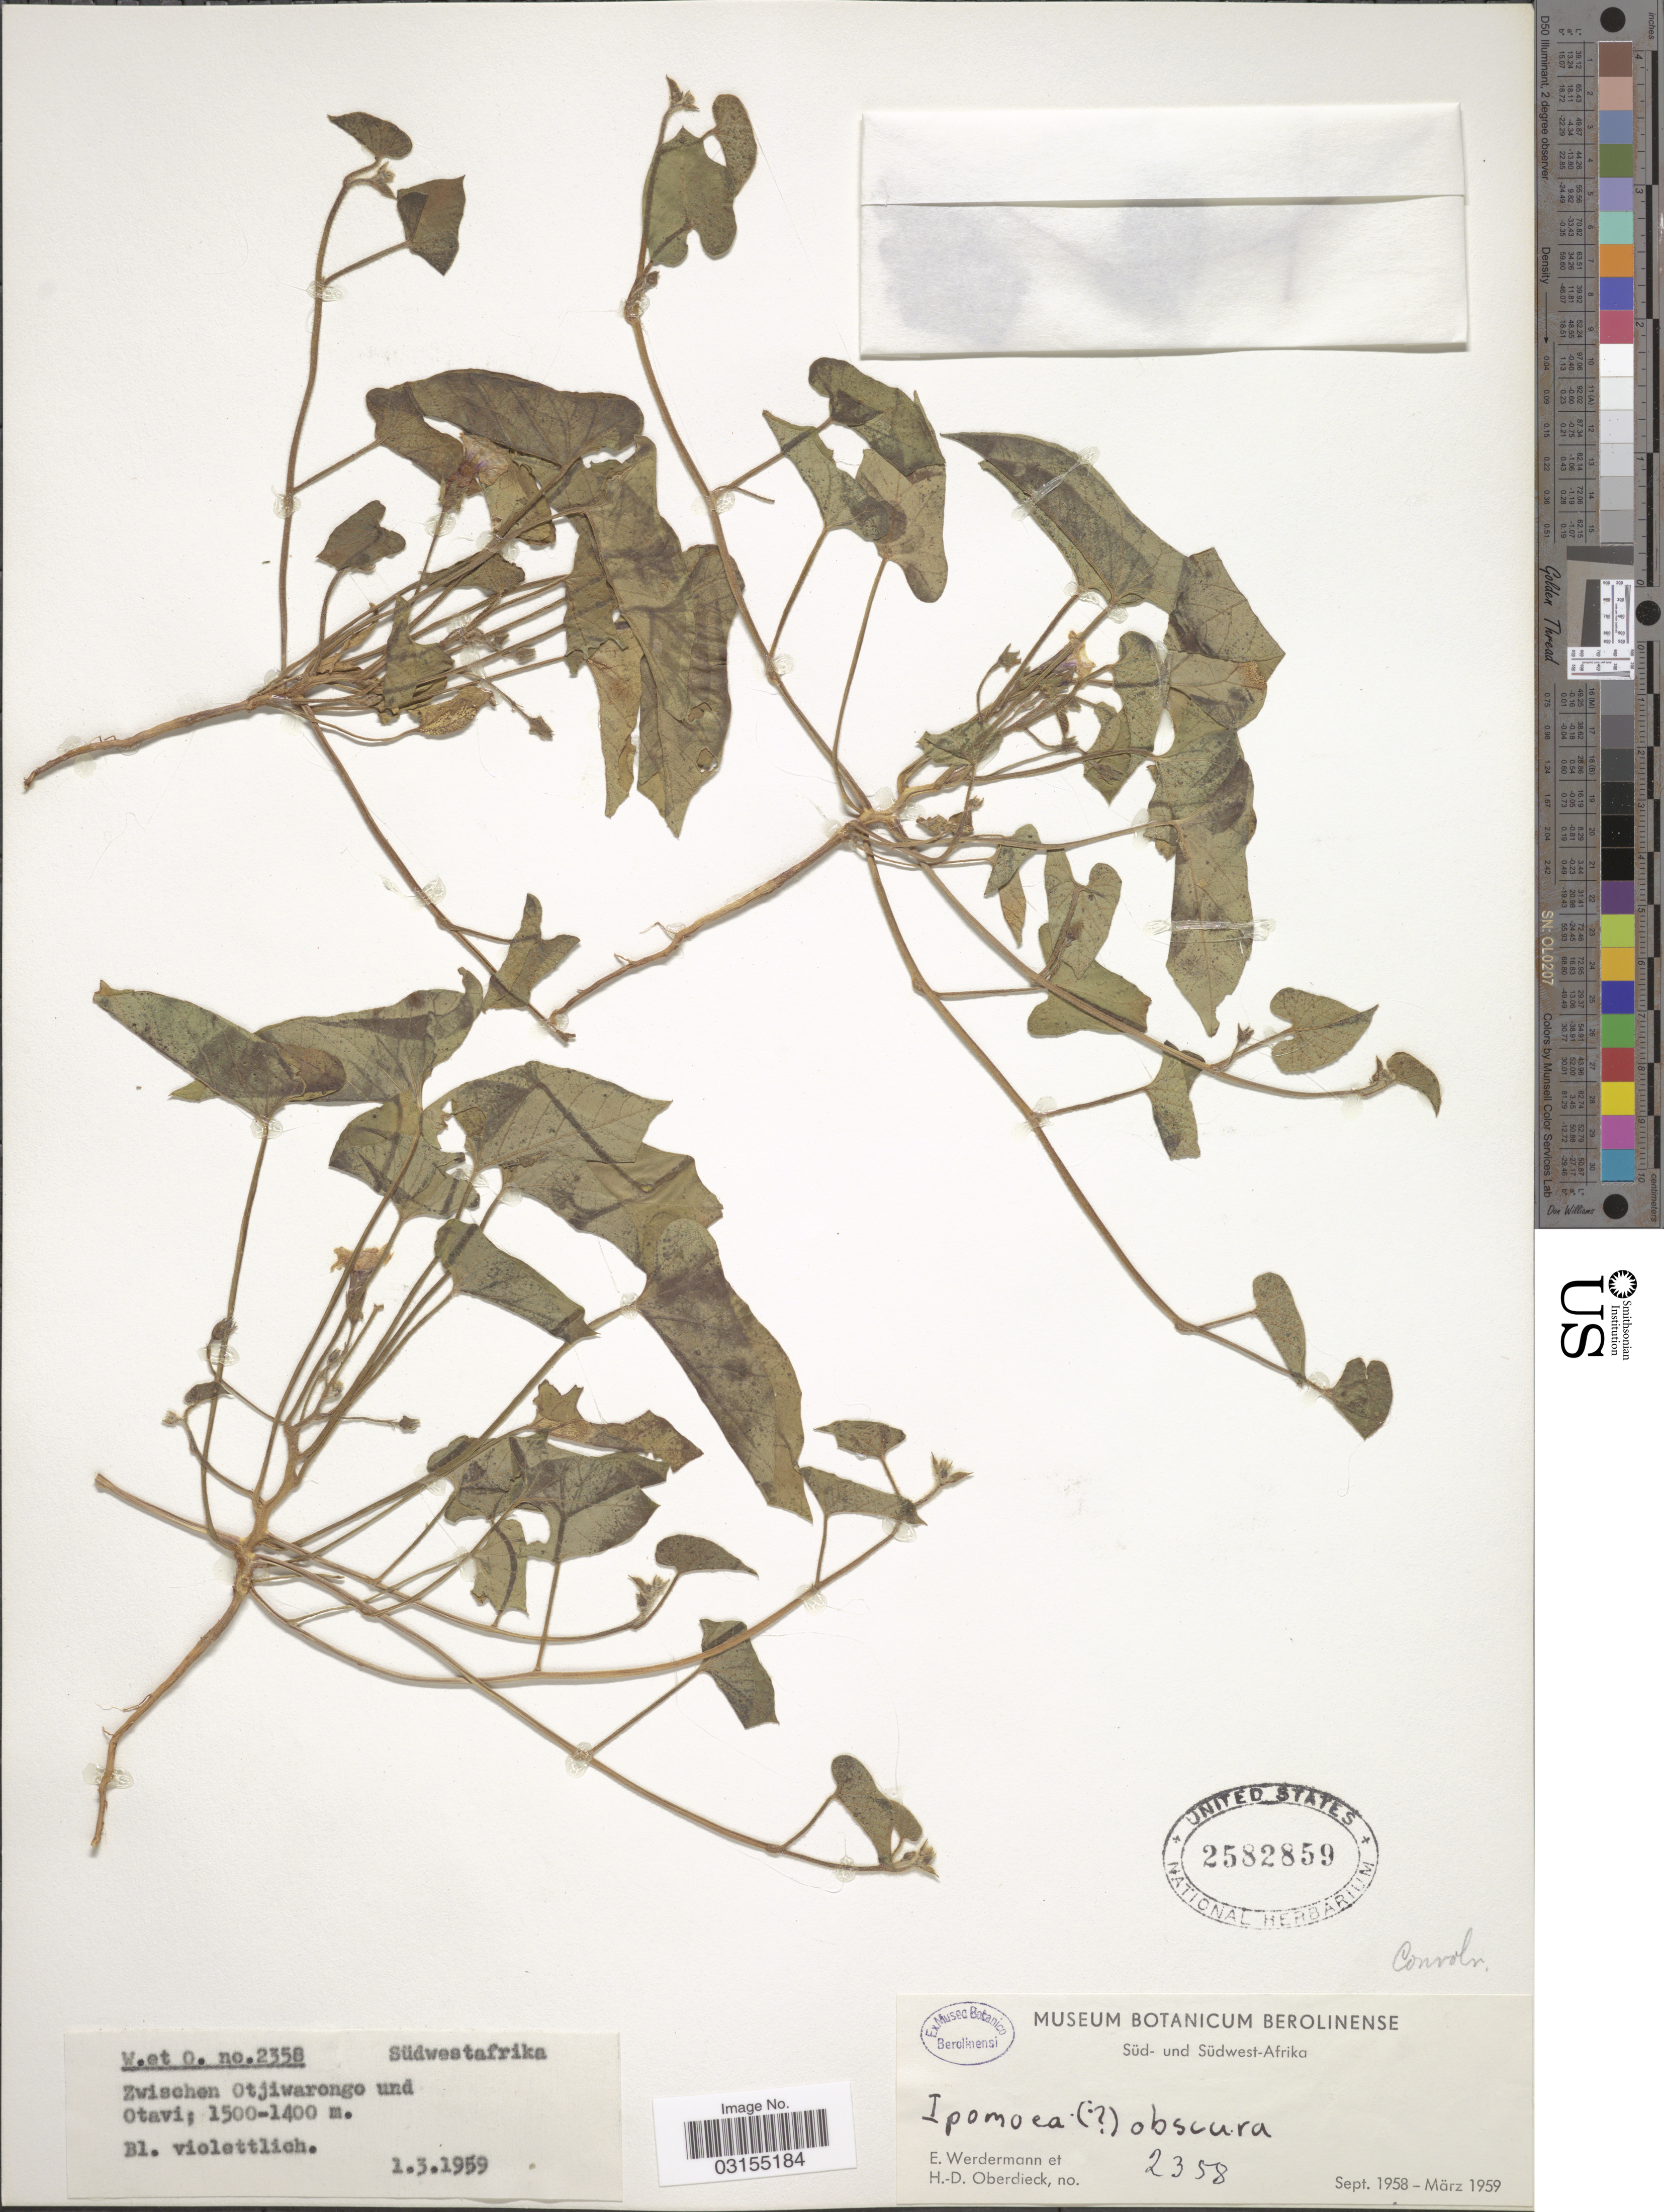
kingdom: Plantae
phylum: Tracheophyta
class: Magnoliopsida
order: Solanales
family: Convolvulaceae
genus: Ipomoea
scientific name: Ipomoea obscura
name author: (L.) Ker Gawl.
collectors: E. Werdermann & H. Oberdieck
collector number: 2358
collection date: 1959-03-01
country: Namibia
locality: Südwestafrika. Zwischen Otjiwarongo und Otavi.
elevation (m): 1400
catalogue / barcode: US 2582859